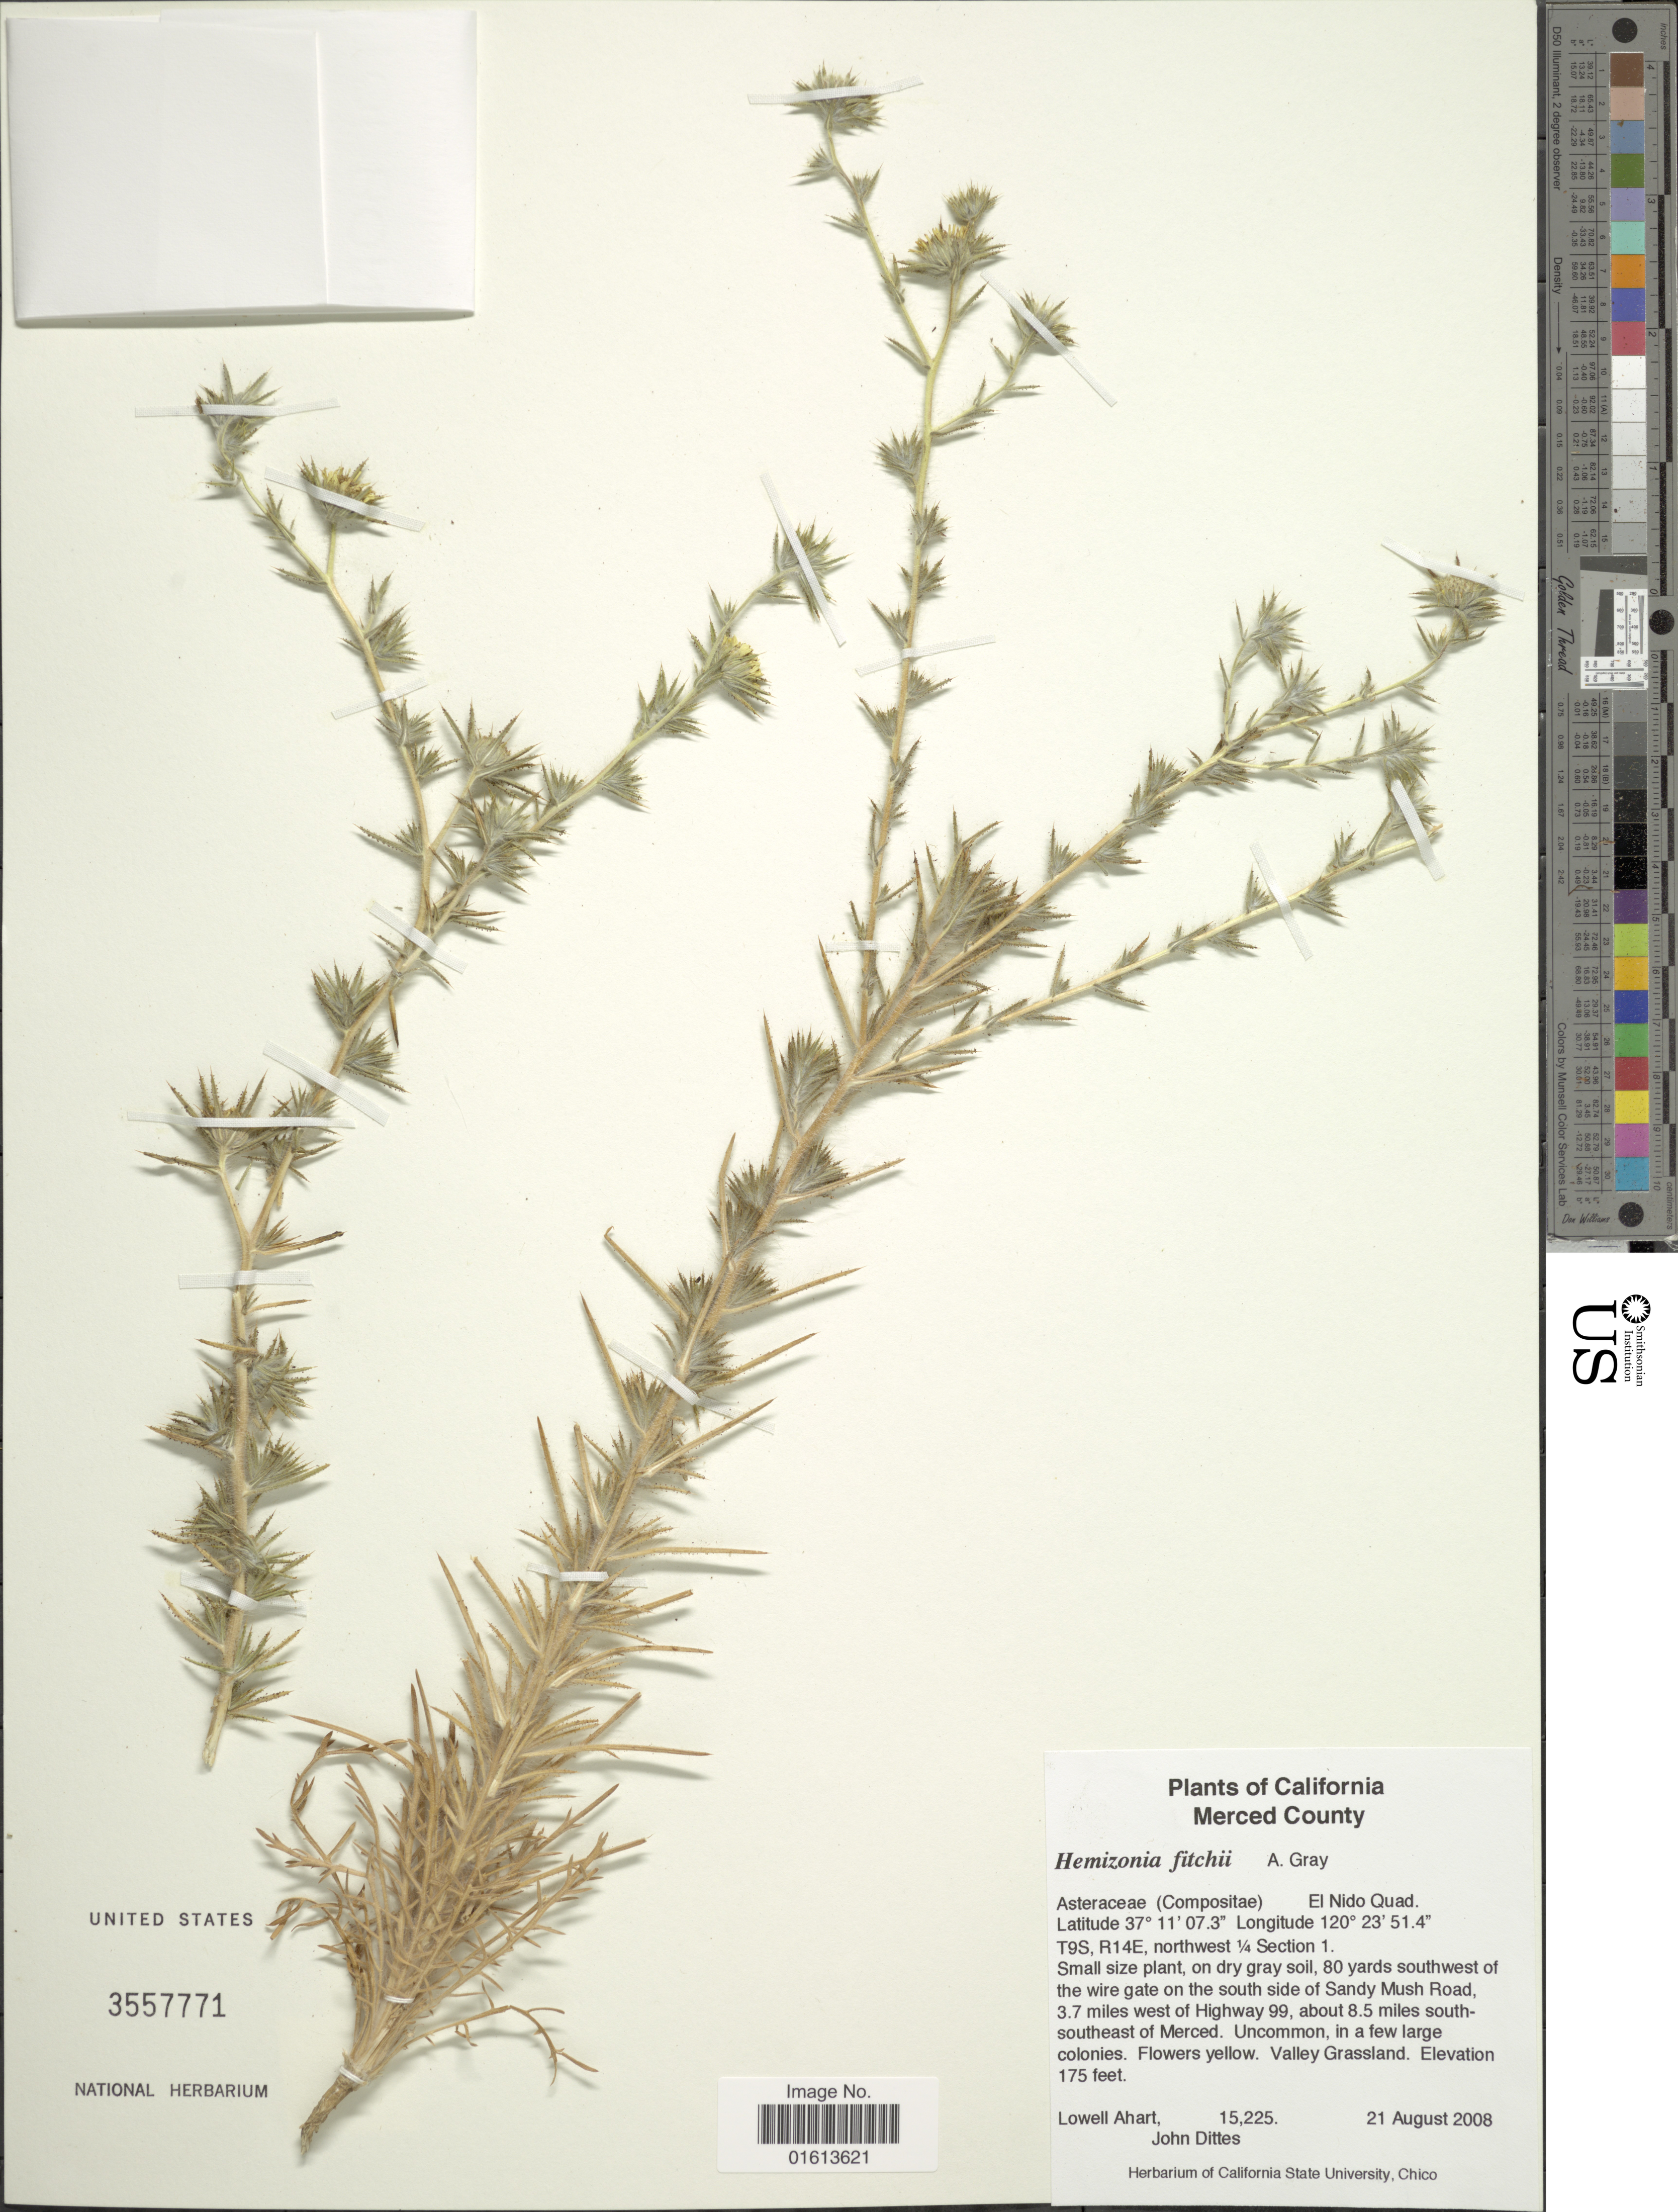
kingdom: Plantae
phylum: Tracheophyta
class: Magnoliopsida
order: Asterales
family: Asteraceae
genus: Centromadia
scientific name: Centromadia fitchii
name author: (A. Gray) Greene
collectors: L. Ahart & J. Dittes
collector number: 15225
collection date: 2008-08-21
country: United States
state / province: California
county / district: Merced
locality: California. Merced County. 80 yards southwest of the wire gate on the south side of Sandy Mush Road, 3.7 miles west of Highway 99, about 8.5 miles south-southeast of Merced.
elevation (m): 53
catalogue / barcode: US 3557771